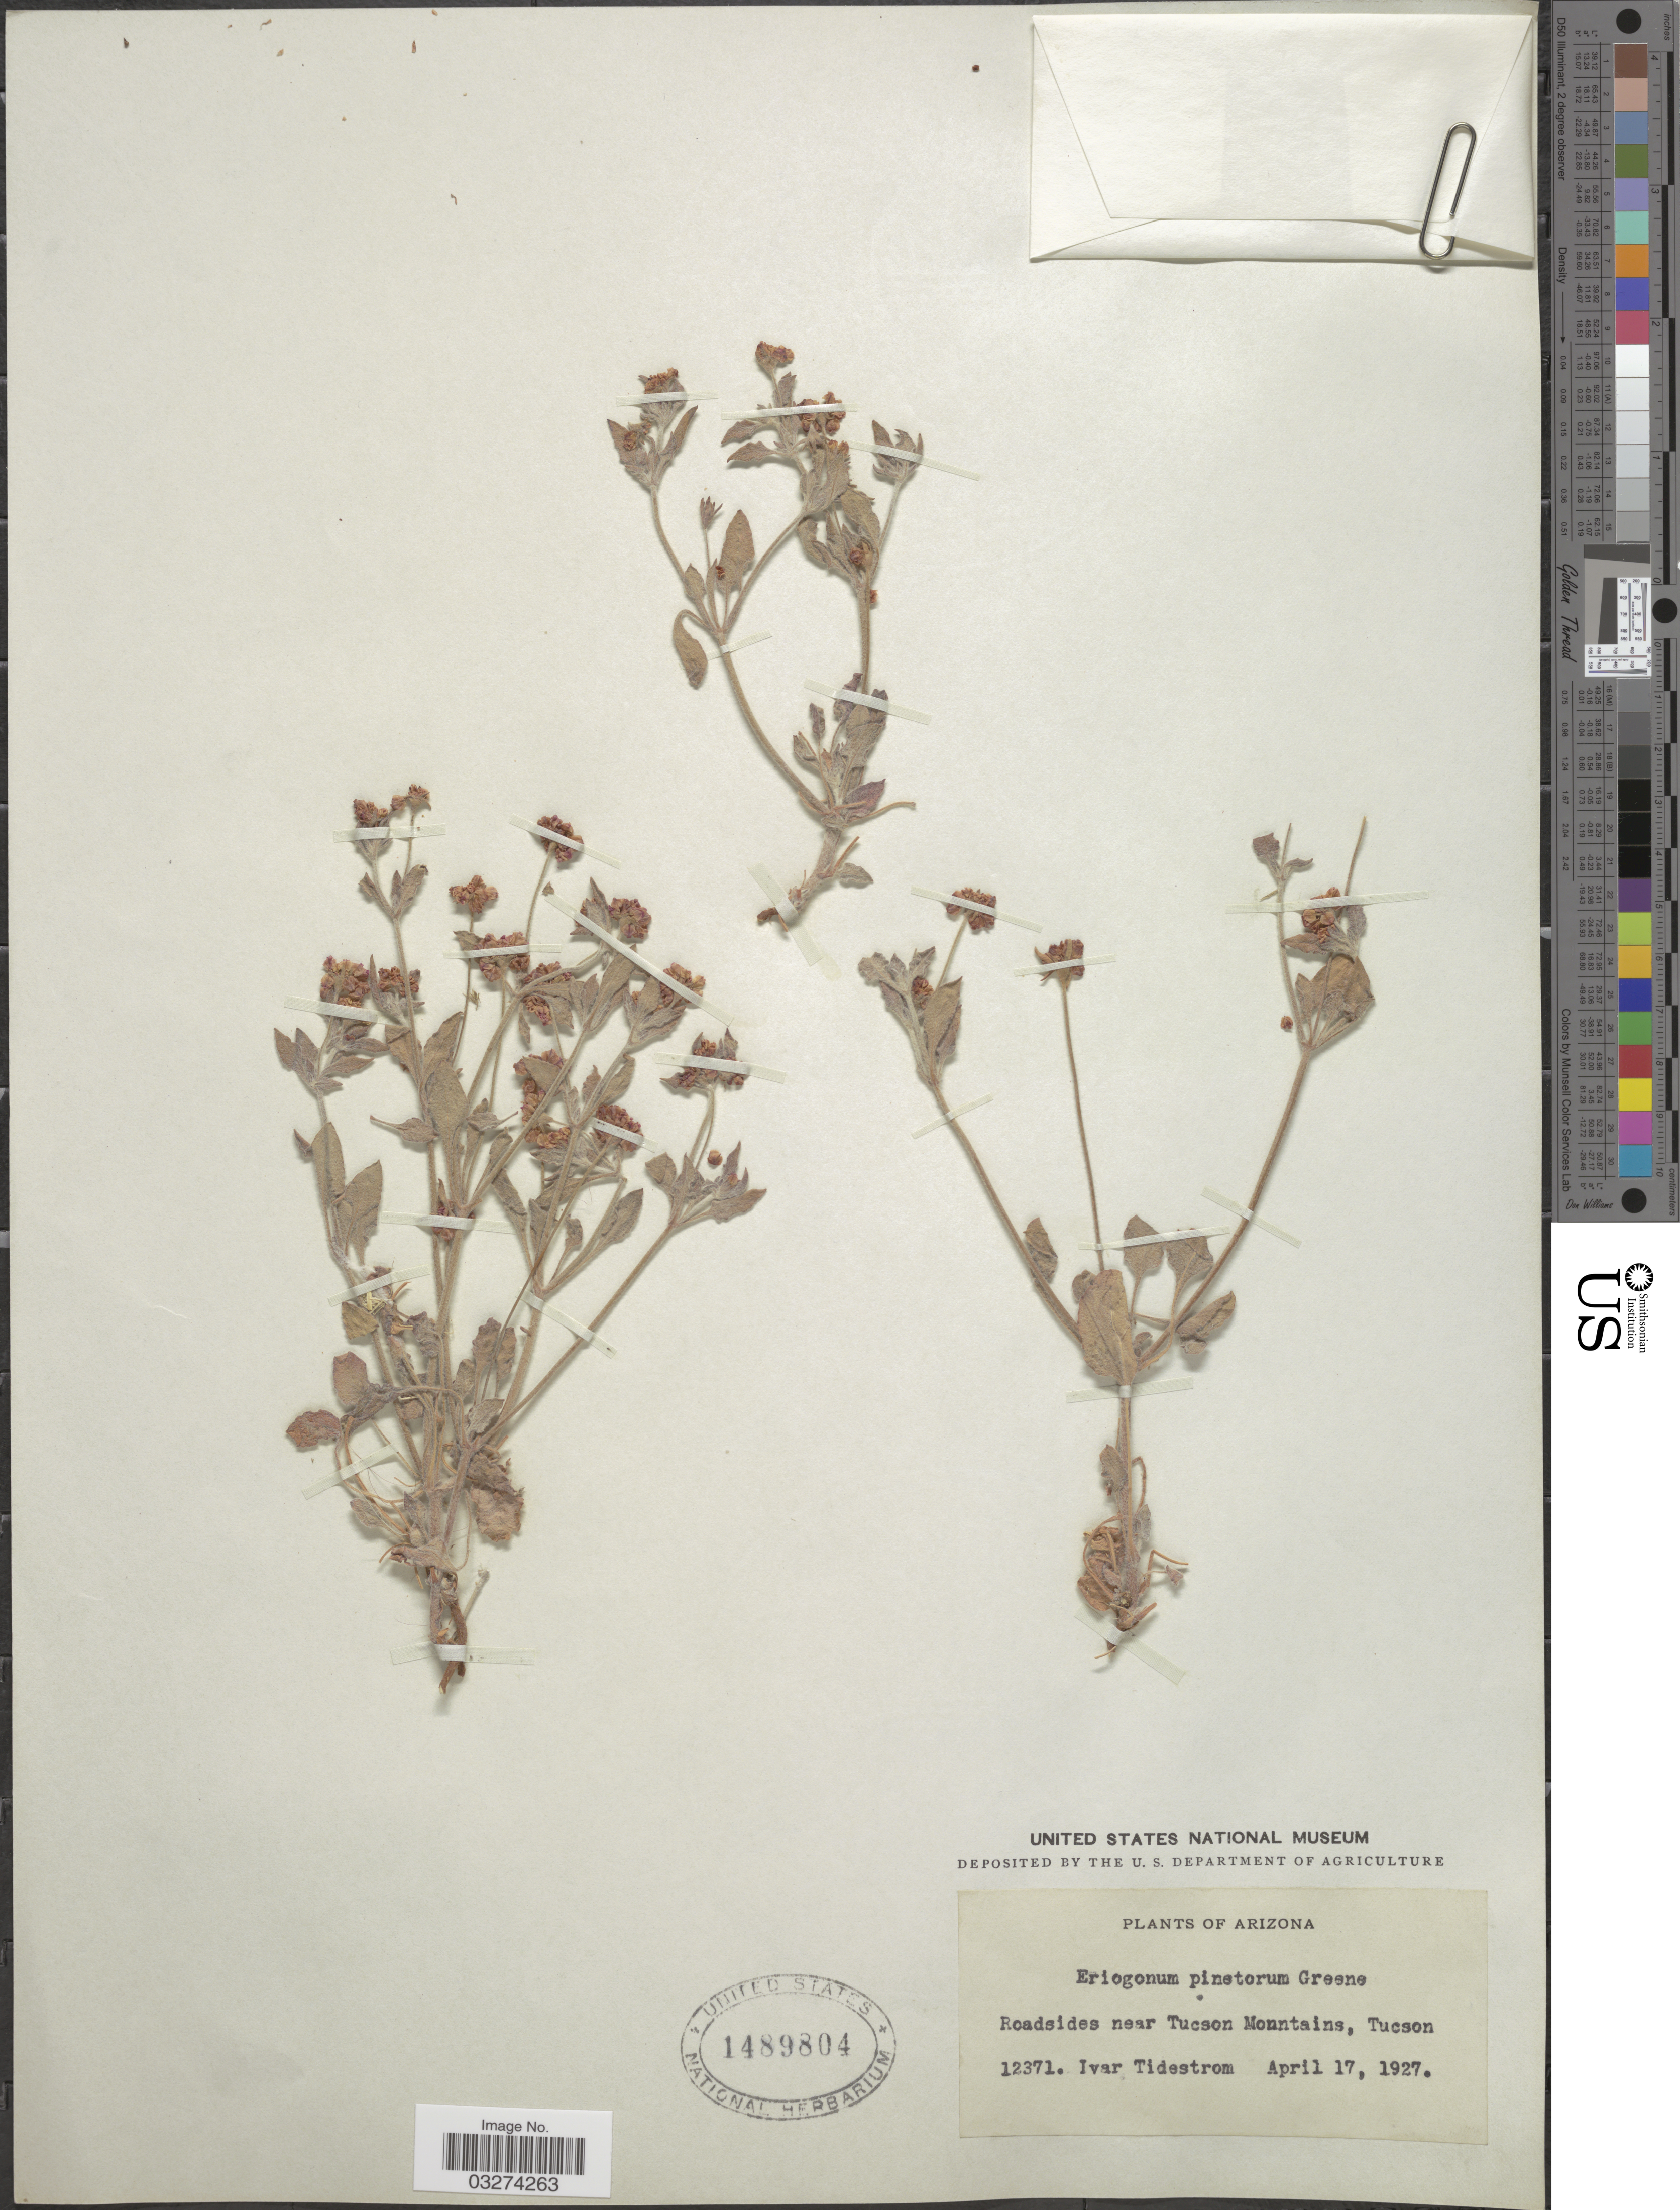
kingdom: Plantae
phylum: Tracheophyta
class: Magnoliopsida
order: Caryophyllales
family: Polygonaceae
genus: Eriogonum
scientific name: Eriogonum abertianum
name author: Torr.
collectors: I. F. Tidestrom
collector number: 12371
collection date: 1927-04-17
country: United States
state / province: Arizona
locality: Roadsides near Tucson Mountains, Tucson.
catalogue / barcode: US 1489804